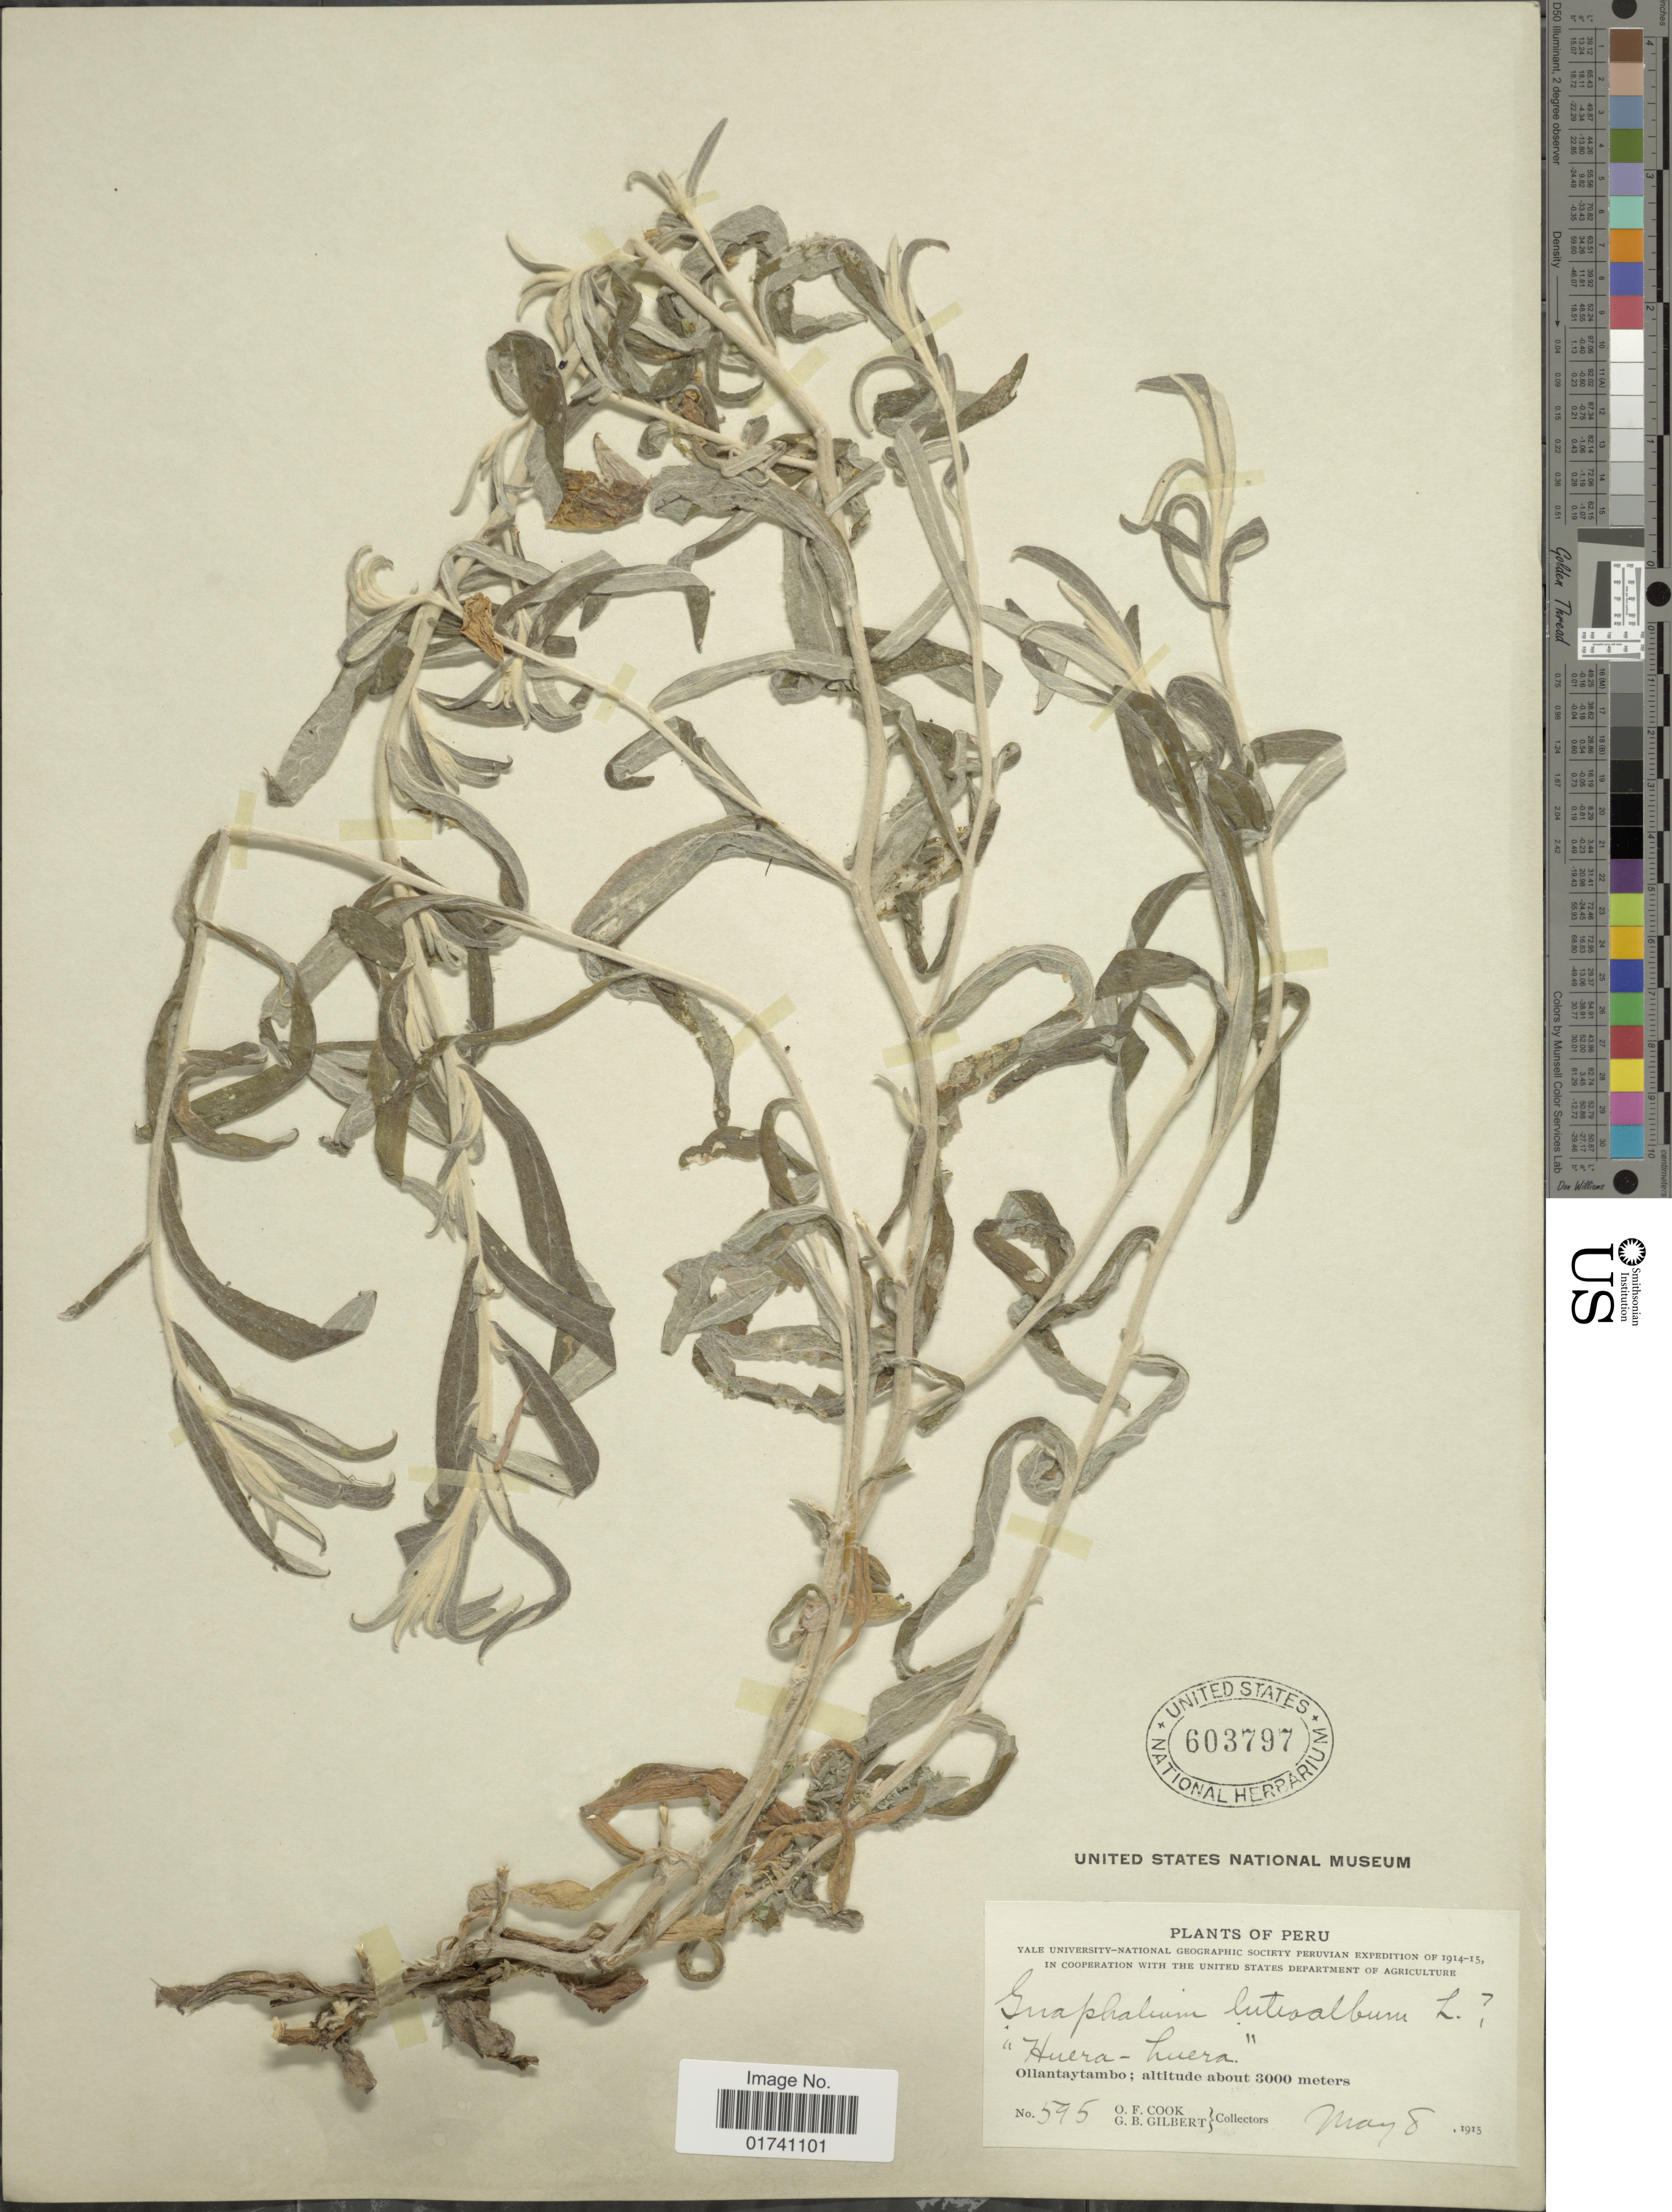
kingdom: Plantae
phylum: Tracheophyta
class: Magnoliopsida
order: Asterales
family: Asteraceae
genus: Laphangium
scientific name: Laphangium luteoalbum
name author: (L.) Tzvelev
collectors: O. F. Cook & G. B. Gilbert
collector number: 595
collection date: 1915-05-08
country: Peru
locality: Ollantaytambo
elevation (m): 3000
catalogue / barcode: US 603797